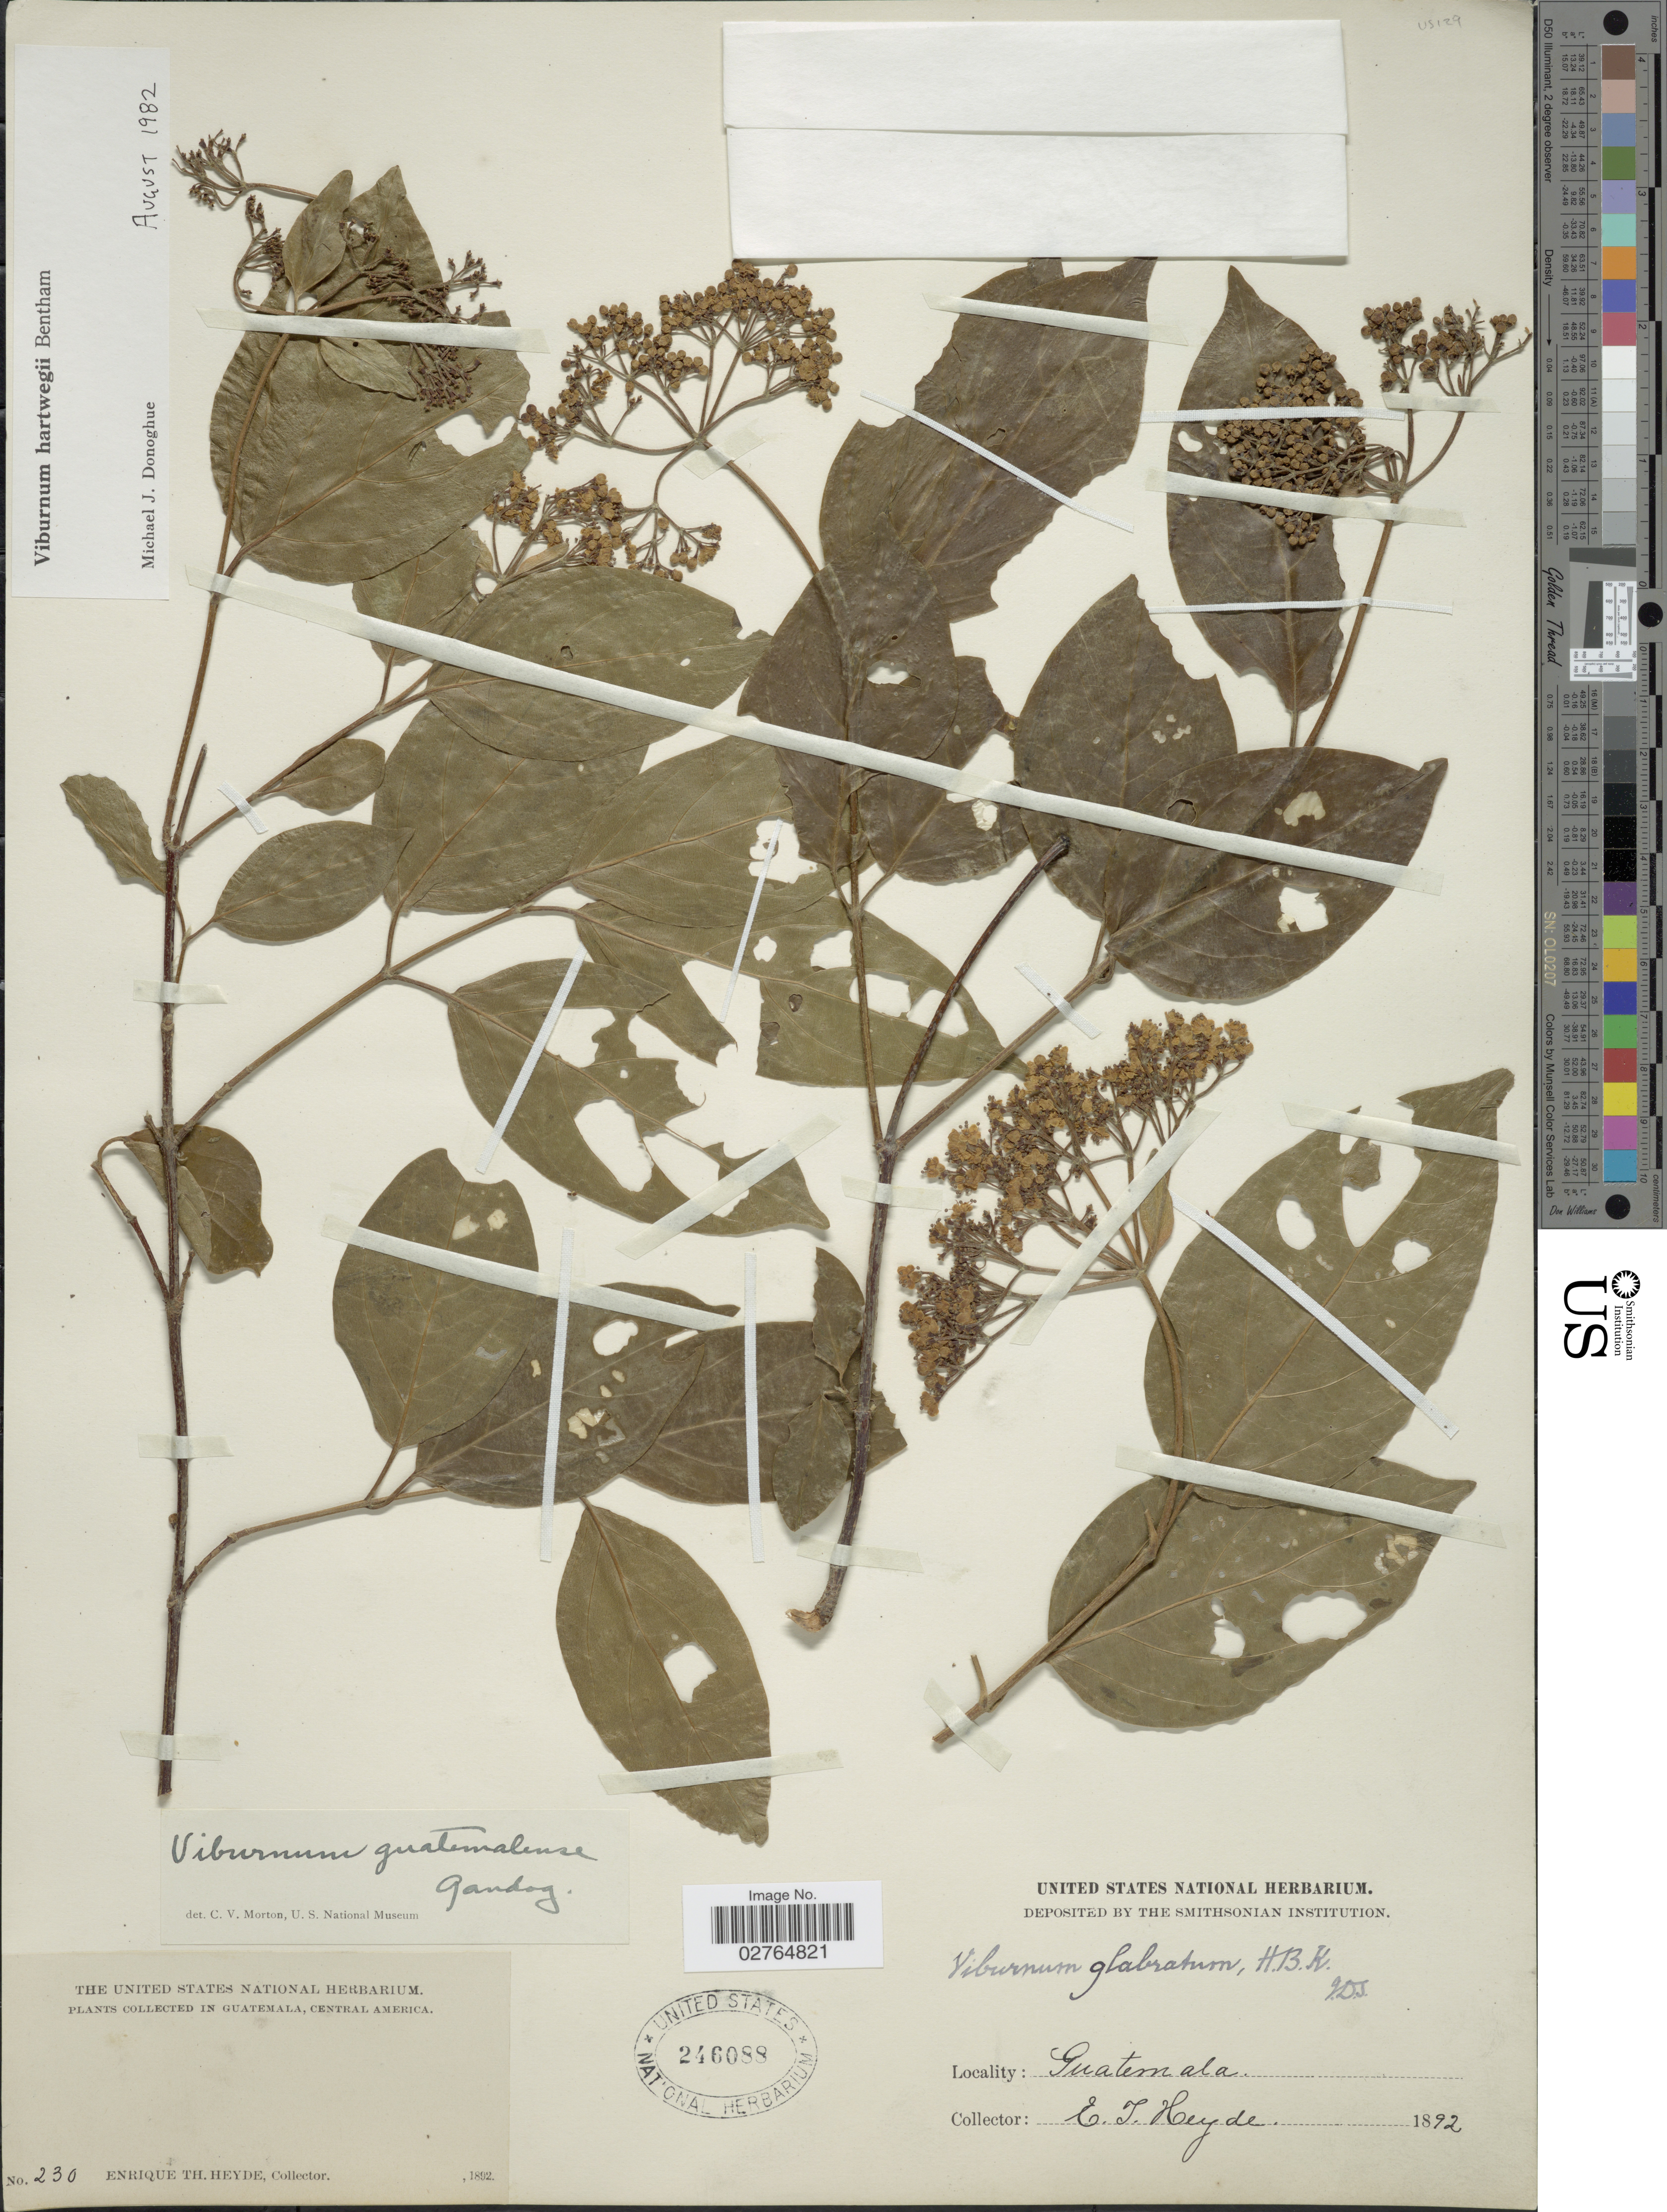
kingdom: Plantae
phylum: Tracheophyta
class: Magnoliopsida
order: Dipsacales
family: Viburnaceae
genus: Viburnum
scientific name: Viburnum hartwegii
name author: Benth.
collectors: E. T. Heyde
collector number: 230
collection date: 1892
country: Guatemala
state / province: Guatemala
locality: Guatemala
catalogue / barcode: US 246088